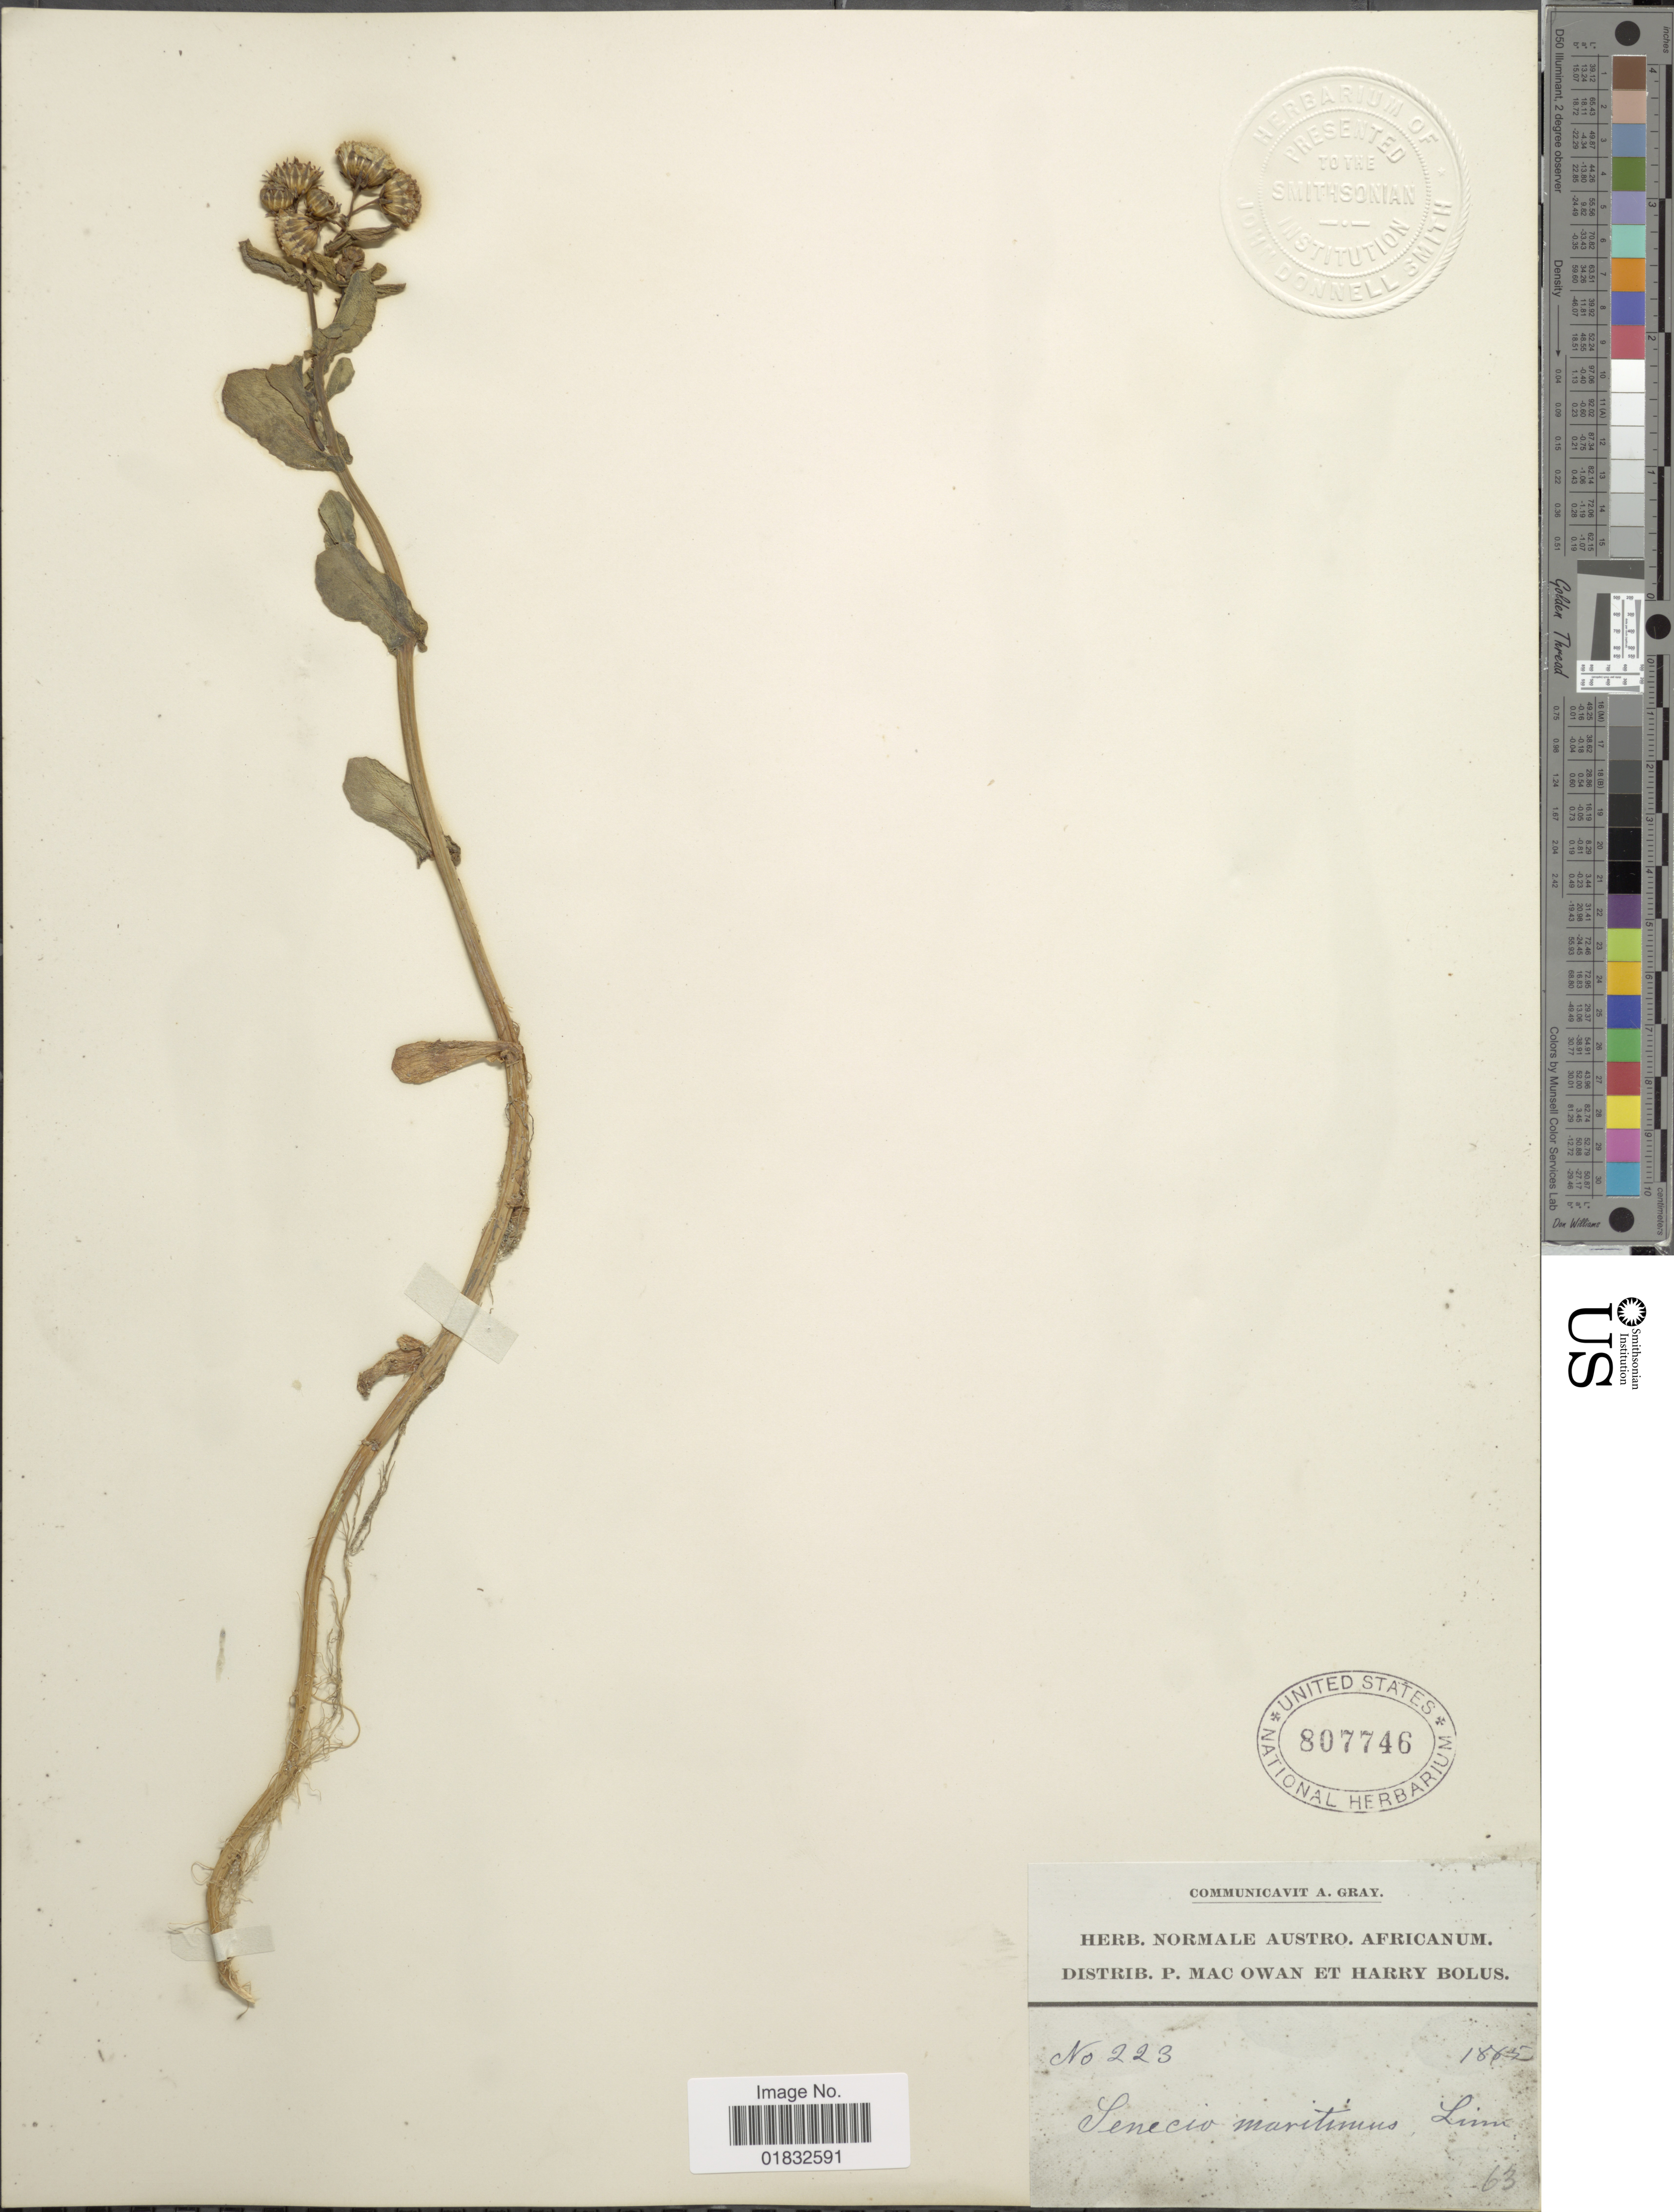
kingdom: Plantae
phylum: Tracheophyta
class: Magnoliopsida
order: Asterales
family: Asteraceae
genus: Jacobaea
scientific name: Jacobaea maritima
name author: (L.) Pelser & Meijden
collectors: P. MacOwan & H. Bolus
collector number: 223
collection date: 1865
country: South Africa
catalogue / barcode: US 807746